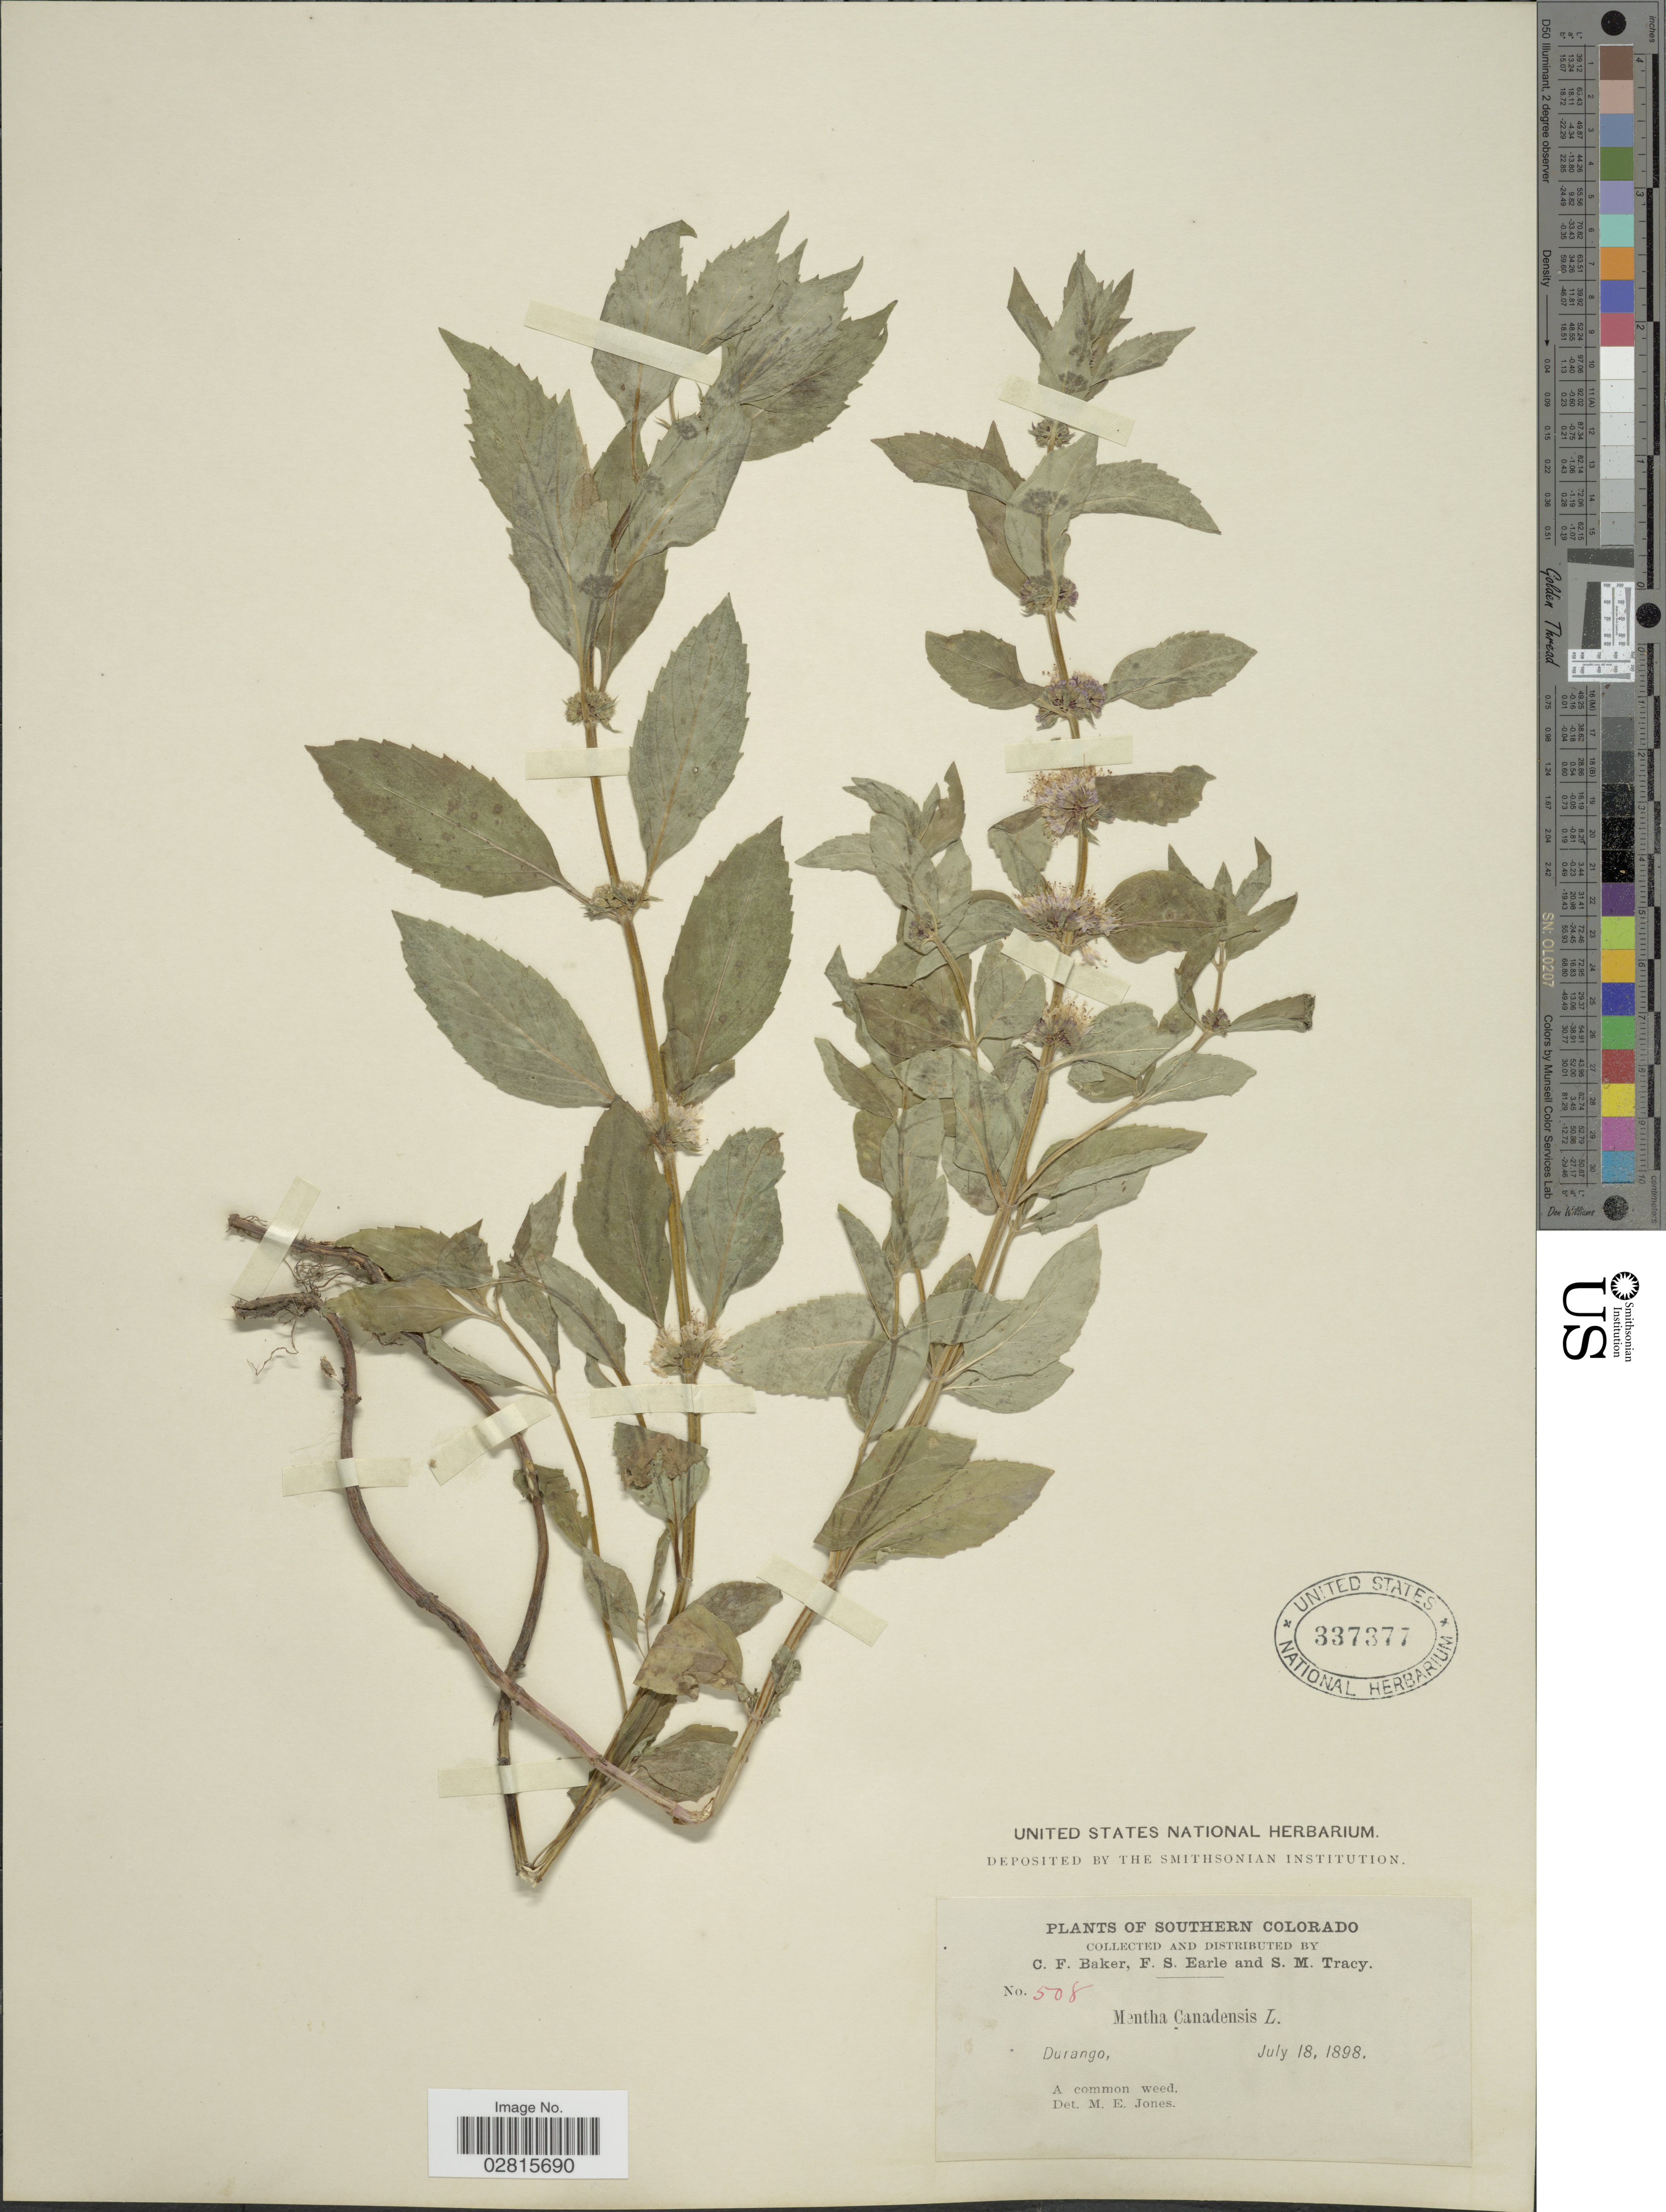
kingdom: Plantae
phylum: Tracheophyta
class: Magnoliopsida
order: Lamiales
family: Lamiaceae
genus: Mentha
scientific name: Mentha penardii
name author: (Briq.) Rydb.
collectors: C. F. Baker, F. S. Earle & S. M. Tracy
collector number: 508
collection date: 1898-07-18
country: United States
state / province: Colorado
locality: Southern Colorado, Durango.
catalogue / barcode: US 337377